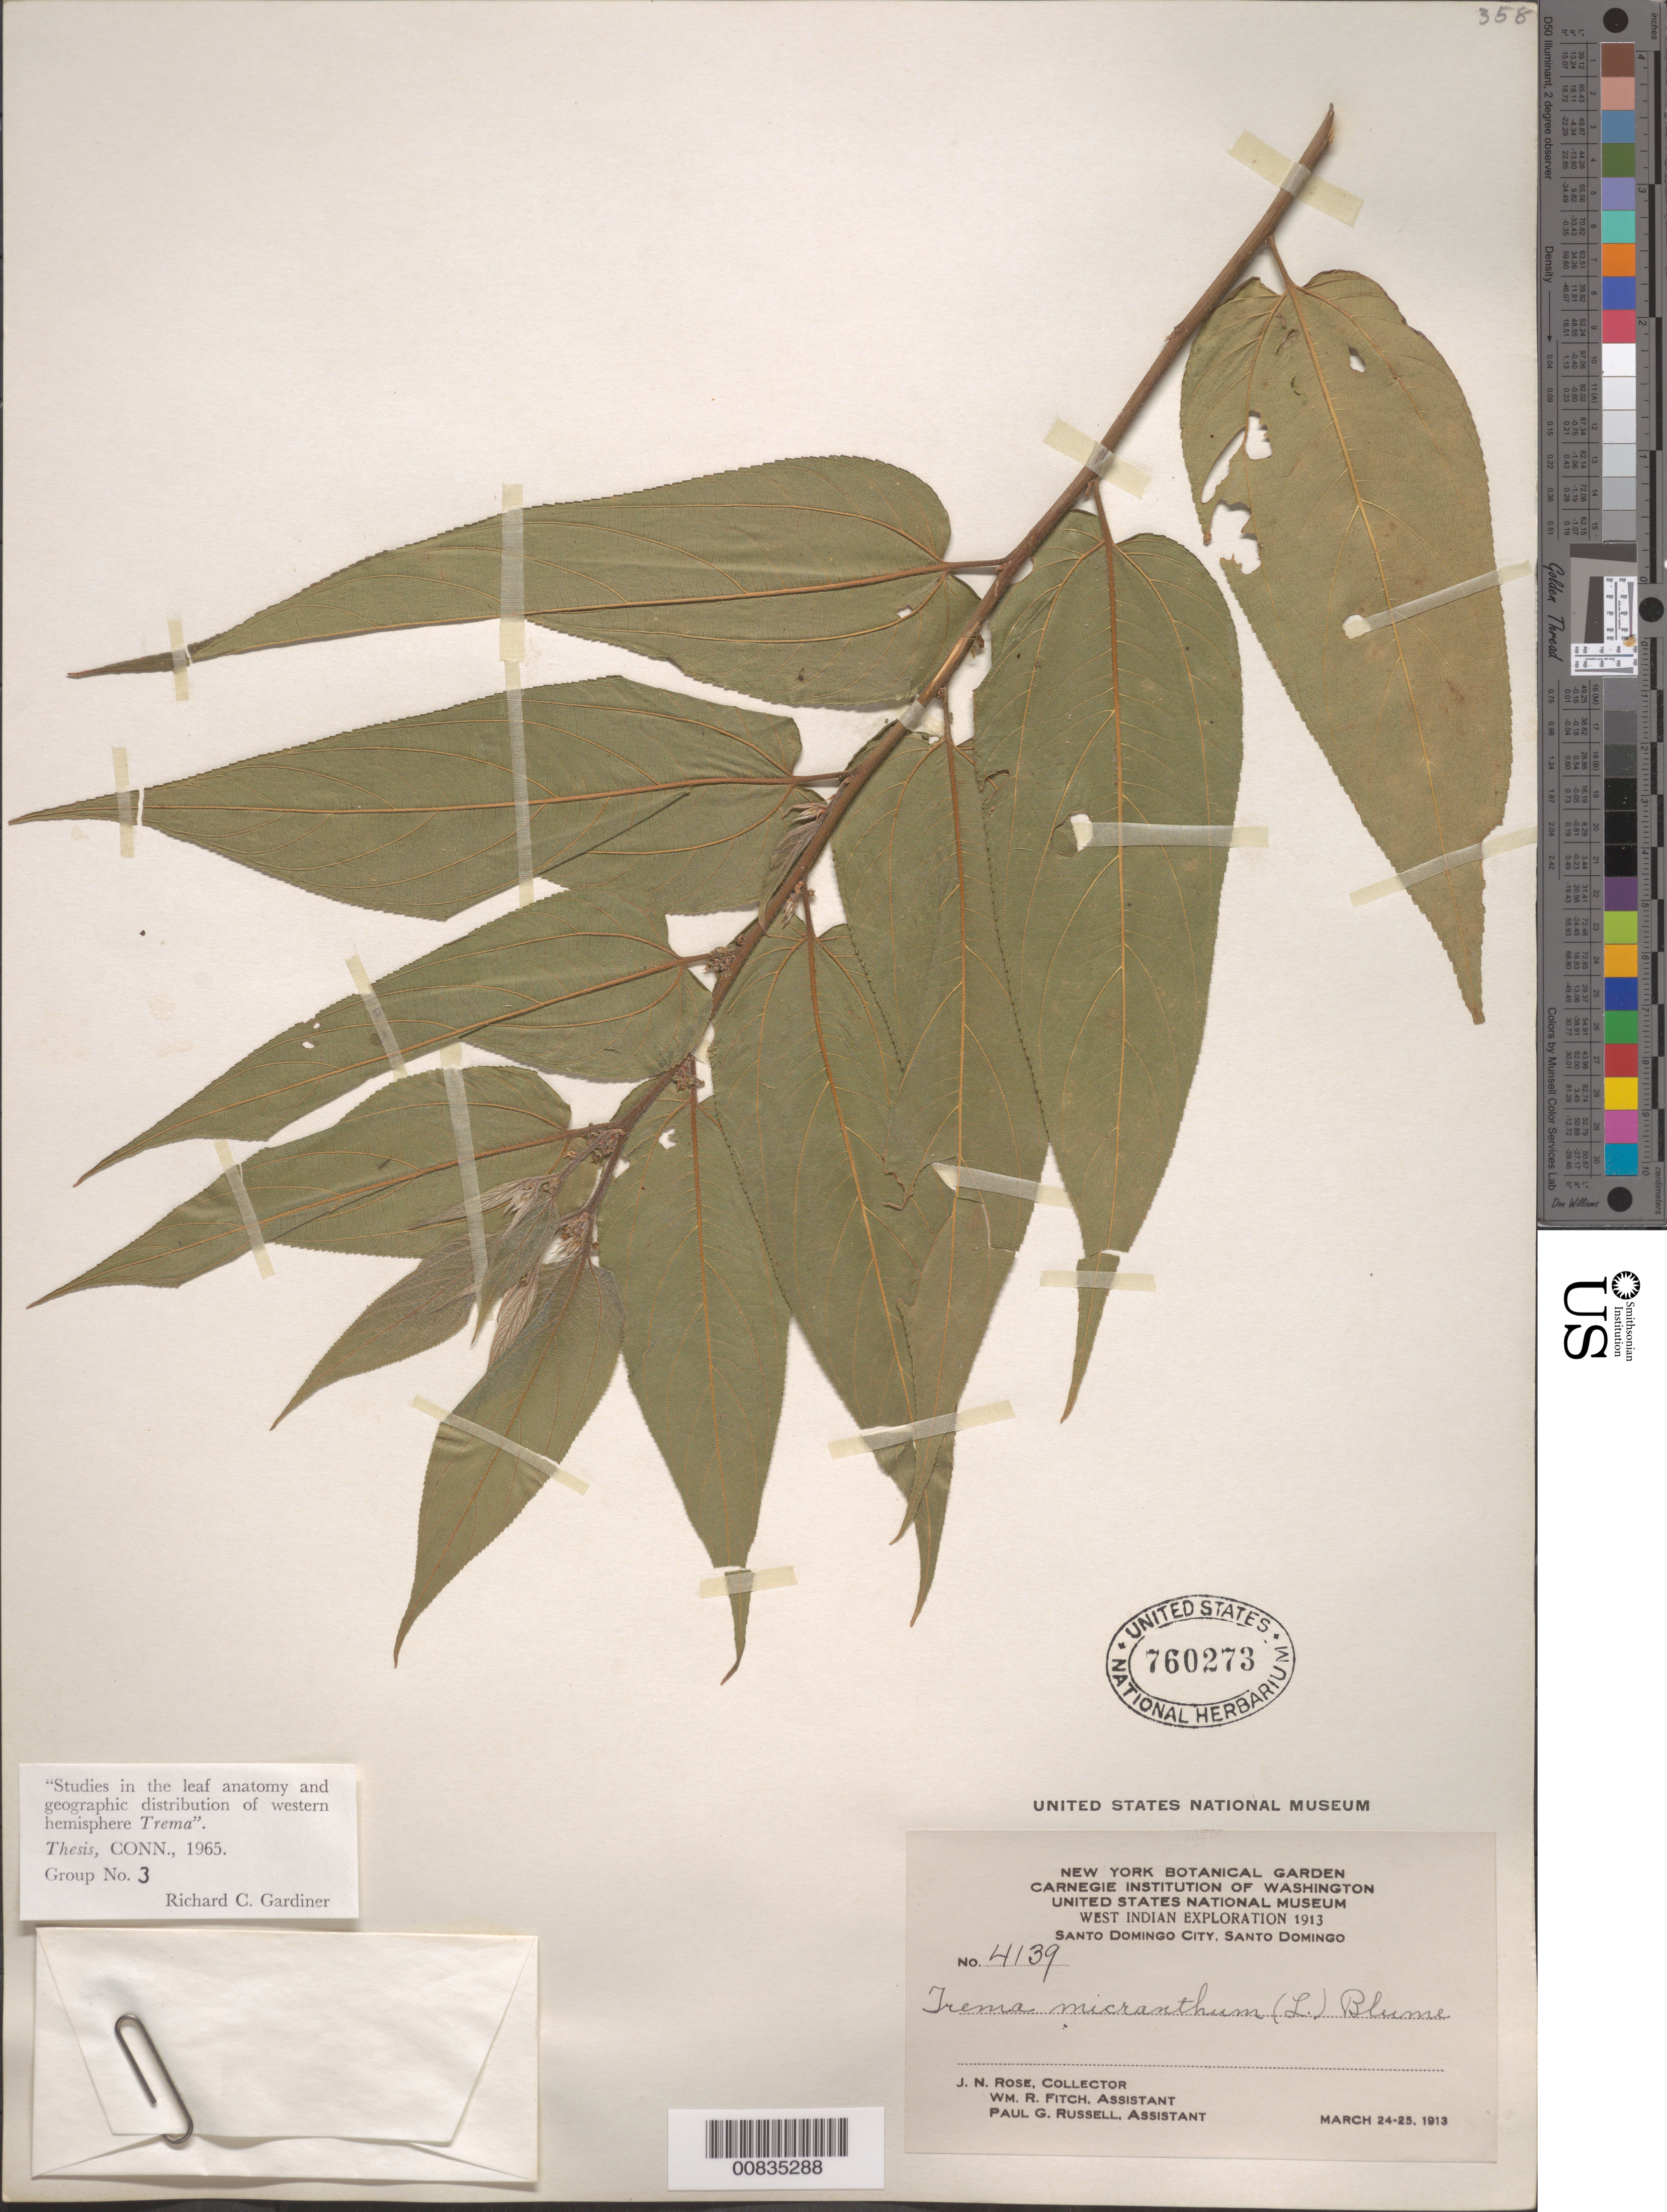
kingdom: Plantae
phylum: Tracheophyta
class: Magnoliopsida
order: Rosales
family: Cannabaceae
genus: Trema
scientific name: Trema micranthum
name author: (L.) Blume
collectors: J. N. Rose, W. R. Fitch & P. G. Russell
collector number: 4139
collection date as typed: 24 Mar 1913 to 25 Mar 1913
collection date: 1913-03-24/1913-03-25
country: Dominican Republic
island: Hispaniola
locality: Santo Domingo City, Santo Domingo.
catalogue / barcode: US 760273